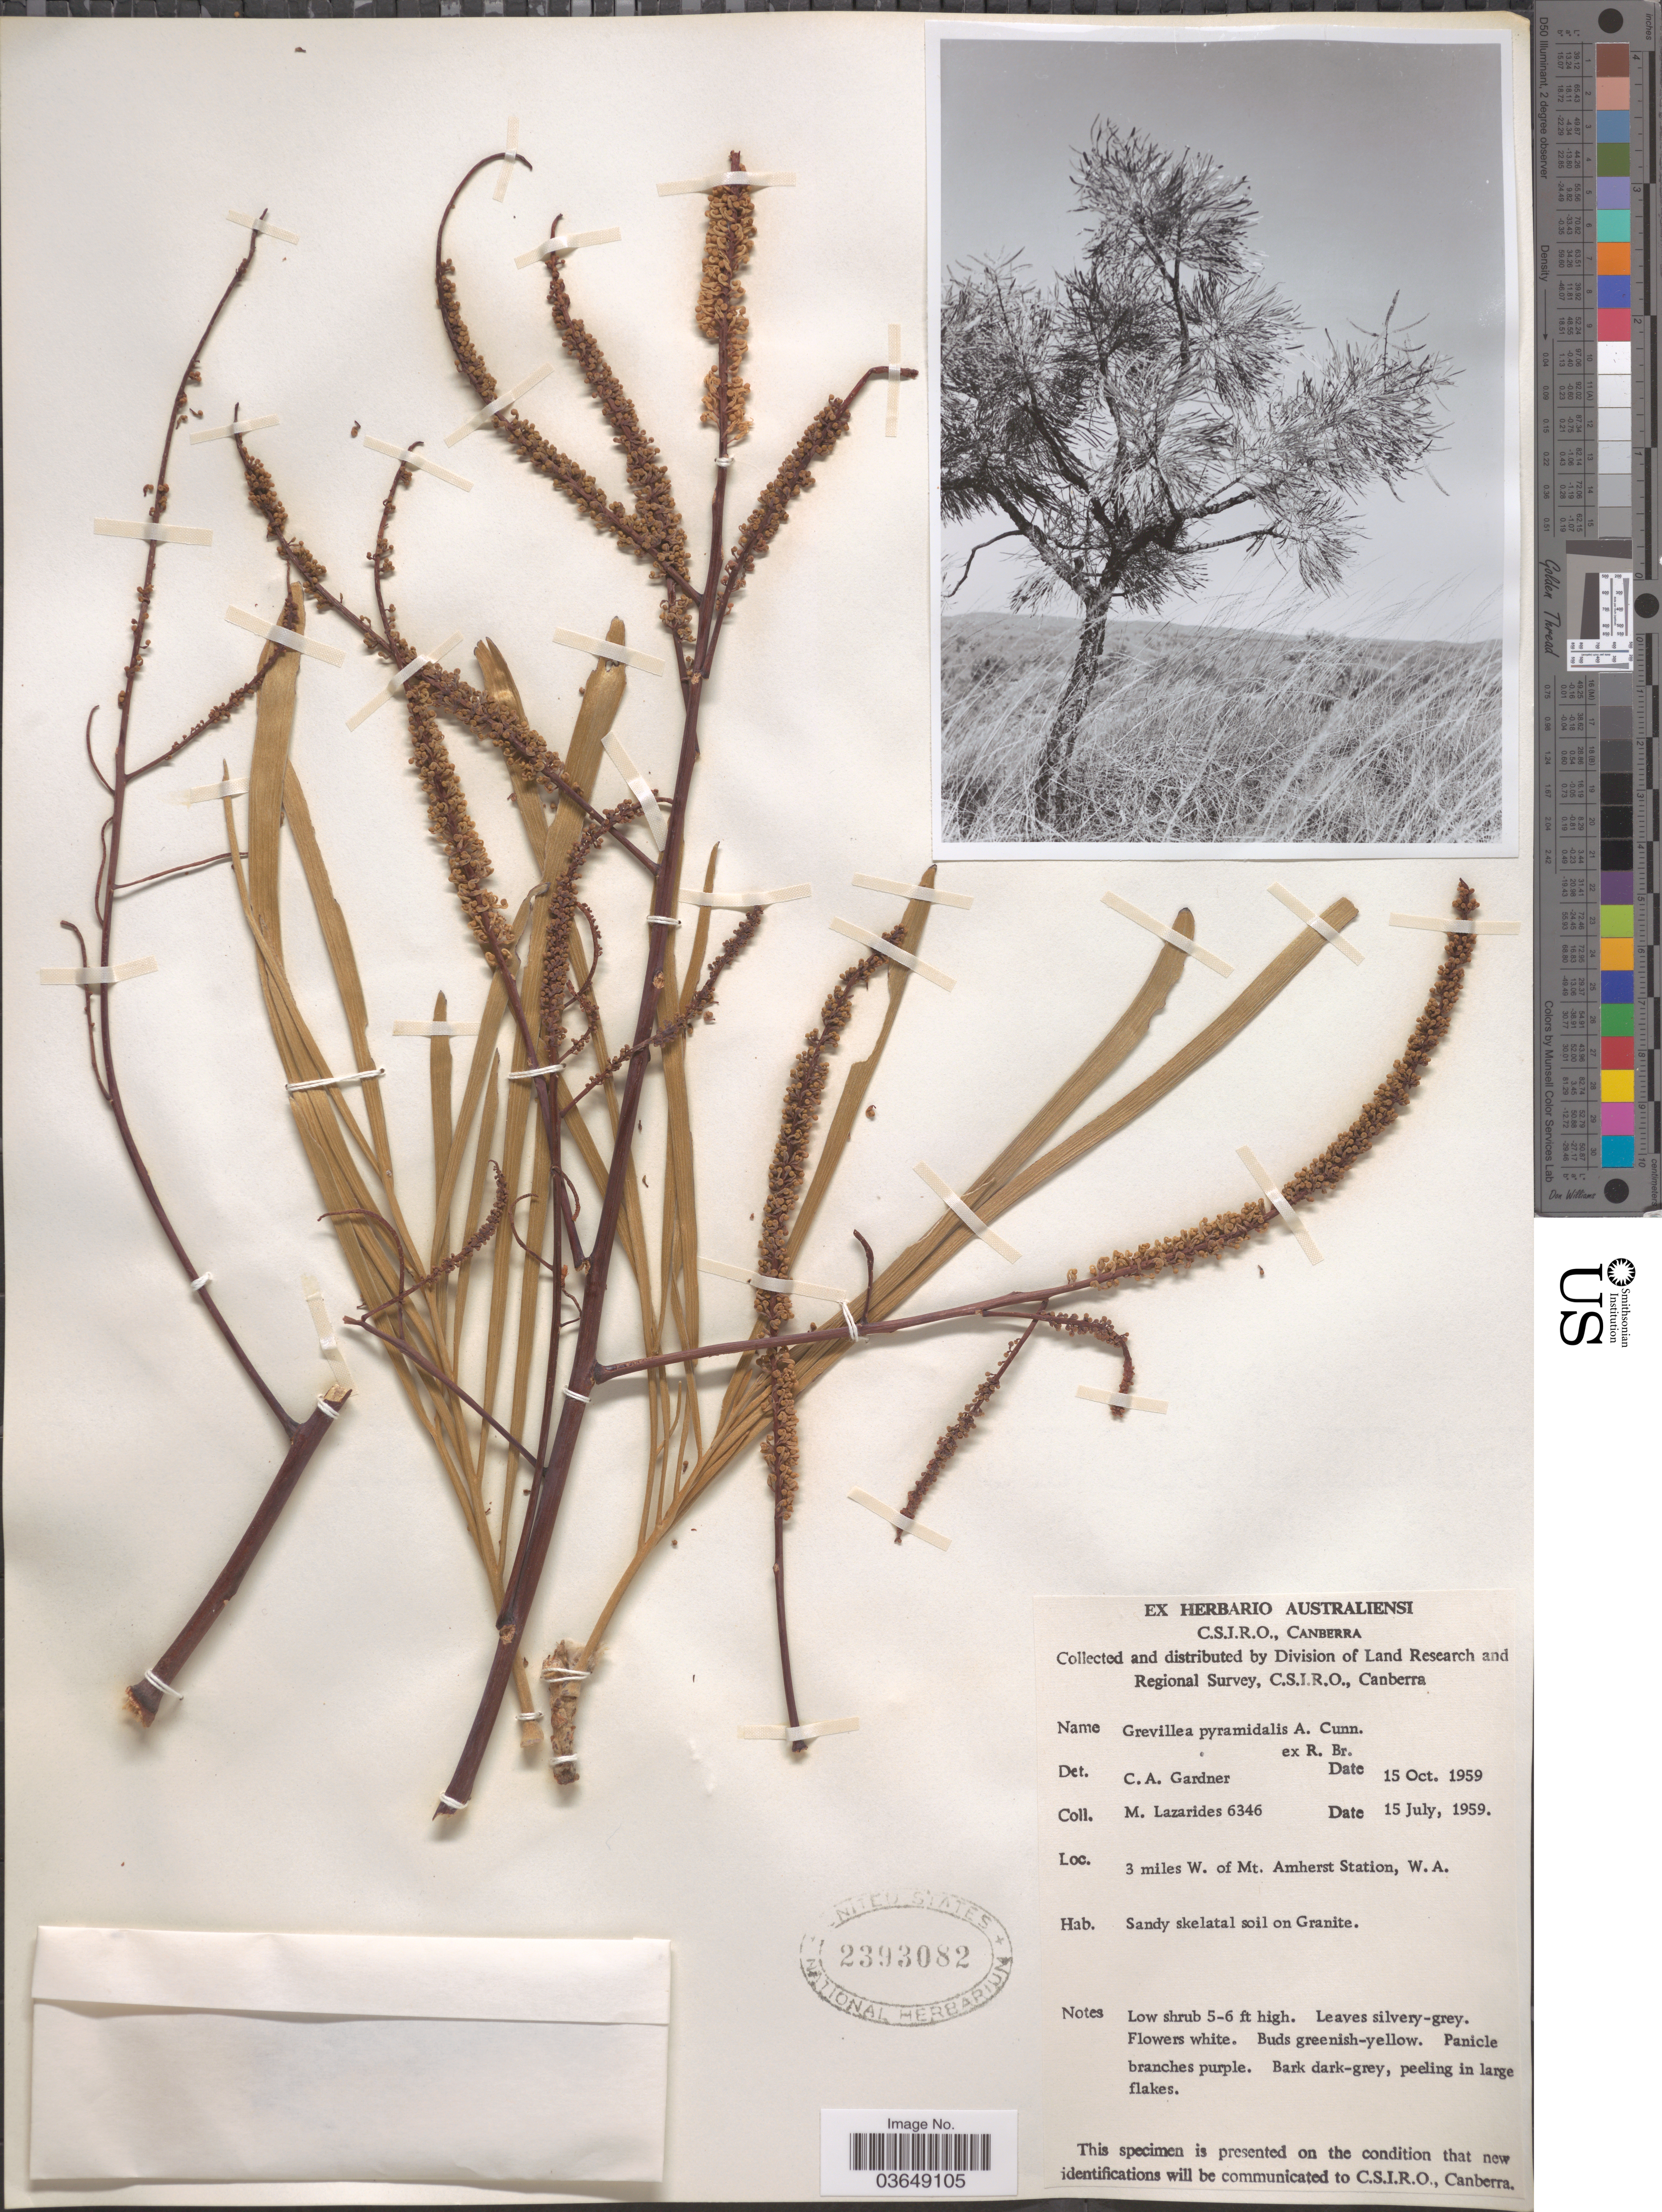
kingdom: Plantae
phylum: Tracheophyta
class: Magnoliopsida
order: Proteales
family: Proteaceae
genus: Grevillea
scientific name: Grevillea pyramidalis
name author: A. Cunn. ex R. Br.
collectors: M. Lazarides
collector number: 6346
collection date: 1959-07-15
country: Australia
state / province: Western Australia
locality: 3 miles W. of Mt. Amherst Station.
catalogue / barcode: US 2393082